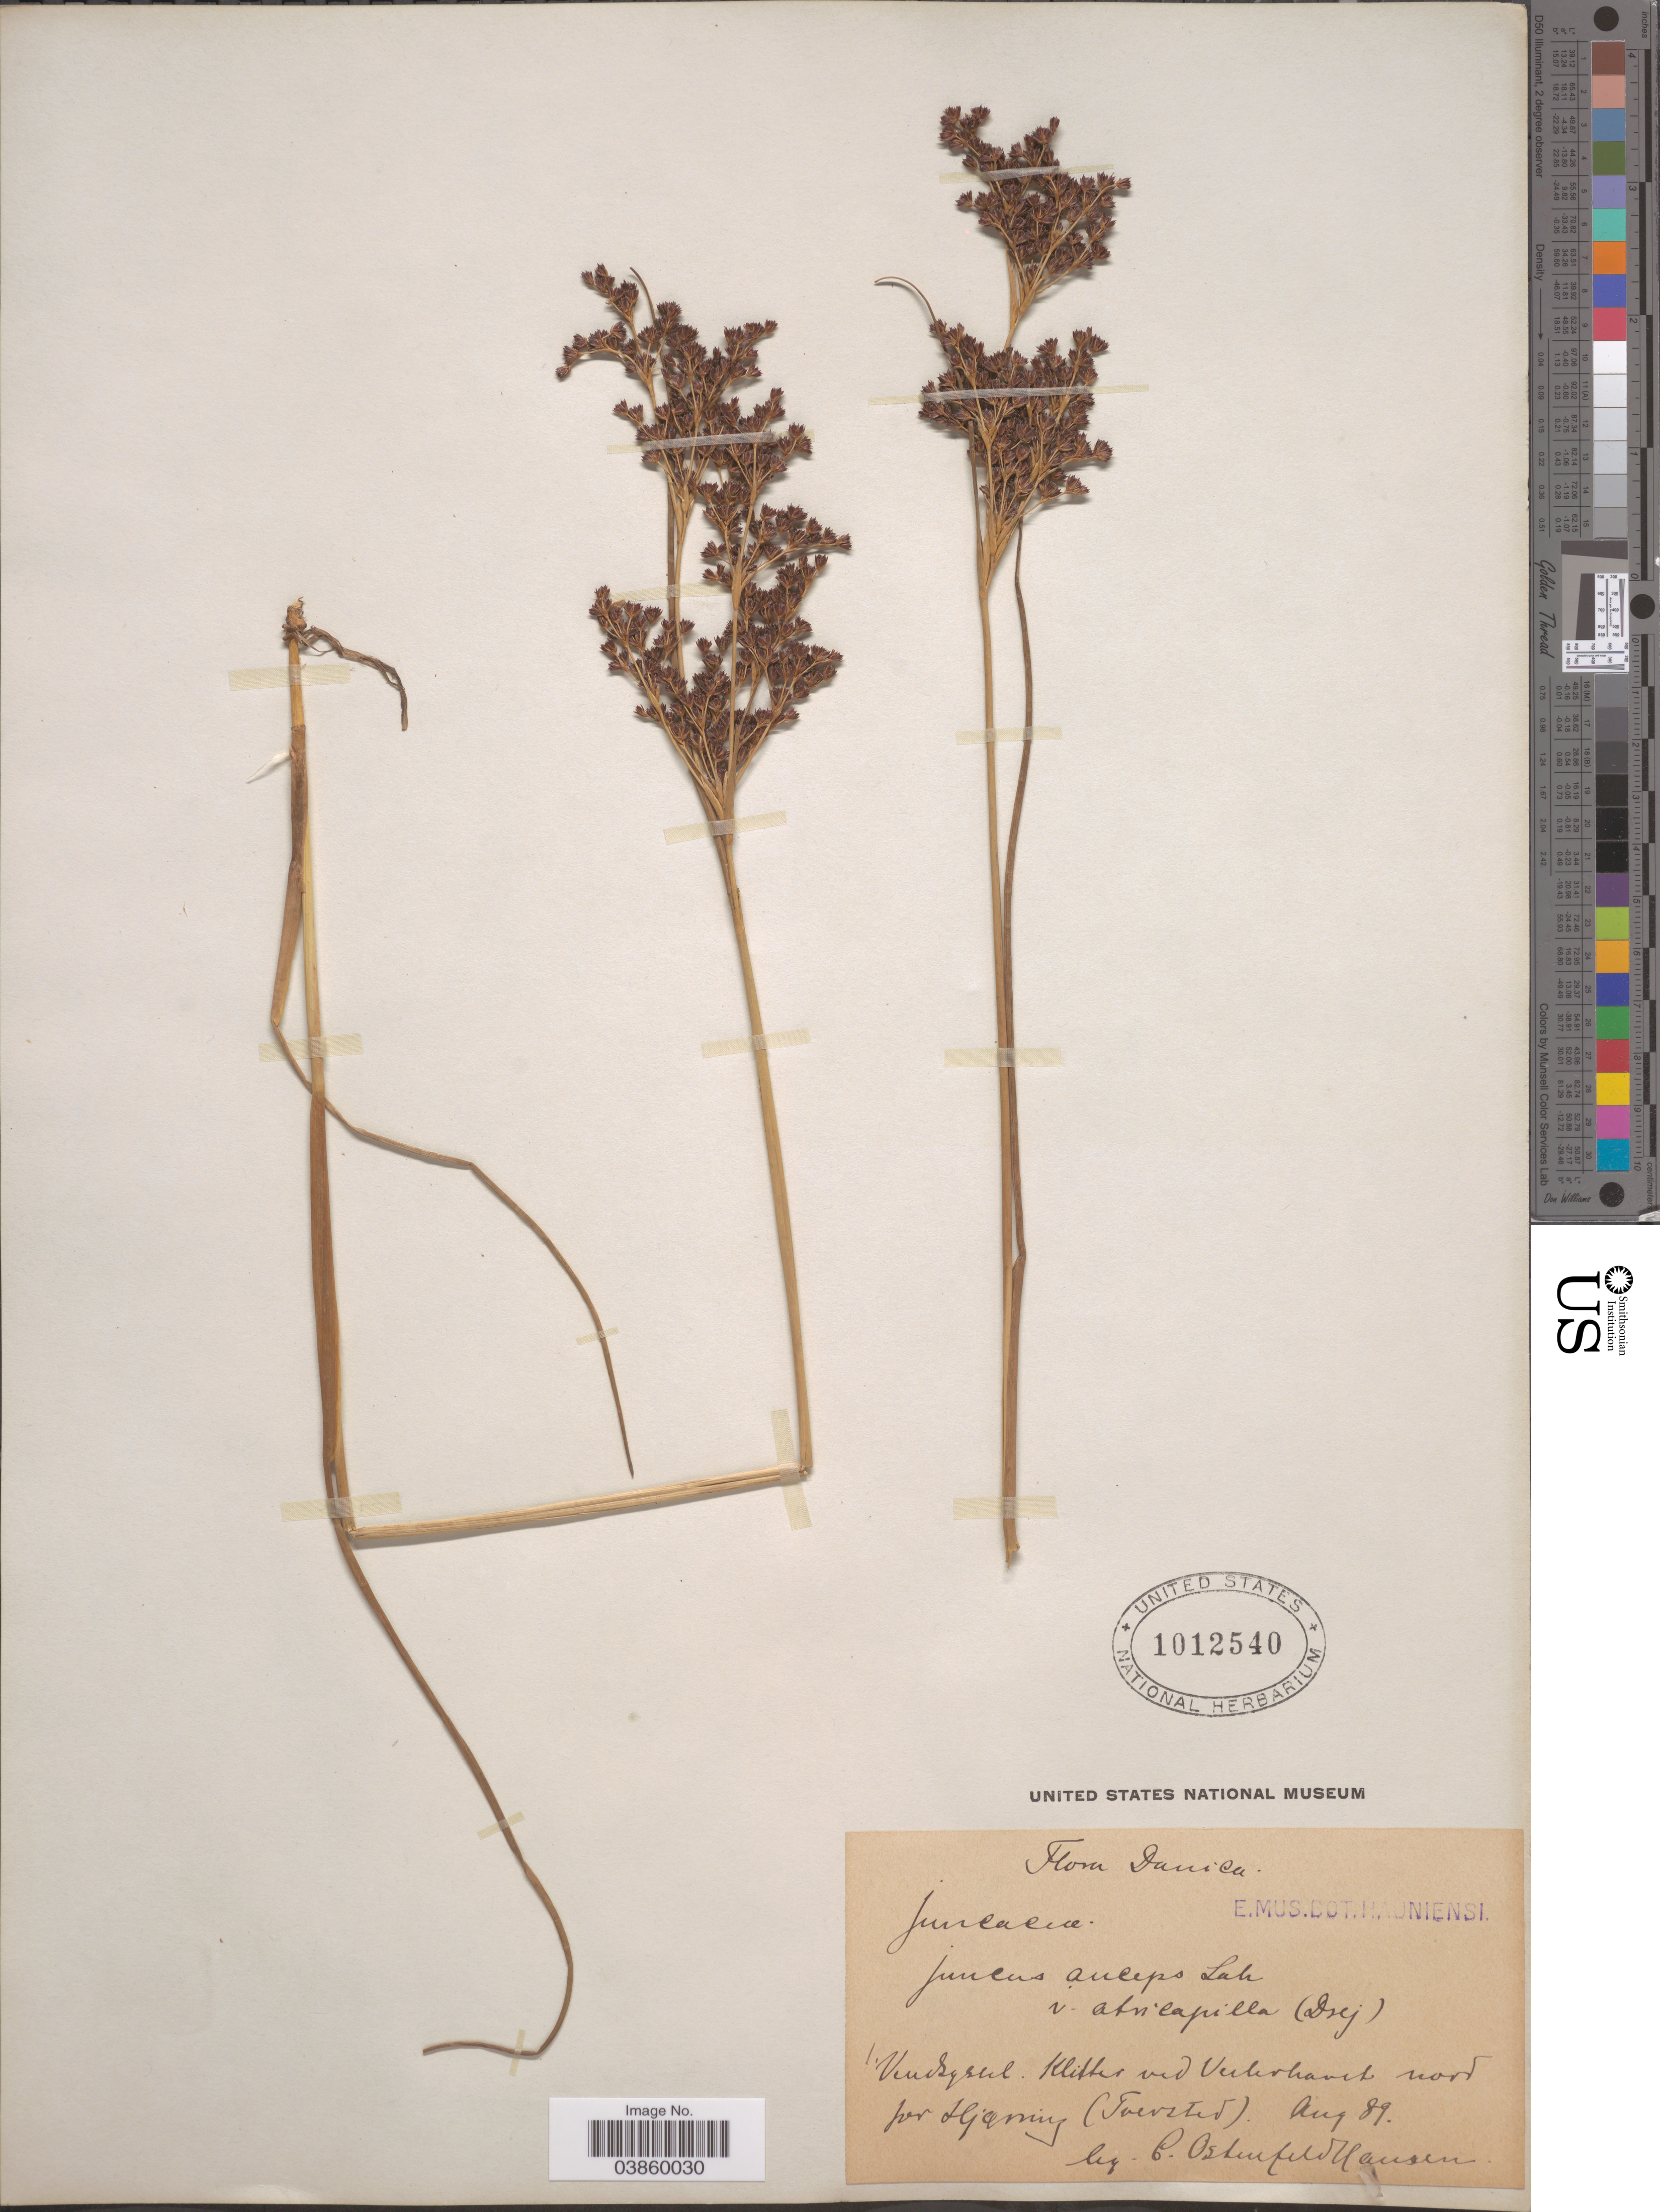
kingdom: Plantae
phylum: Tracheophyta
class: Liliopsida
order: Poales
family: Juncaceae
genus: Juncus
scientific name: Juncus anceps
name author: Laharpe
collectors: C. Ostenfeldhansen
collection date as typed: Transcribed d/m/y: /8/89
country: Denmark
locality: Danica. Vendsyssel. Klitter ved Vesterhavet nord for Hjørring (Tversted).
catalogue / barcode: US 1012540